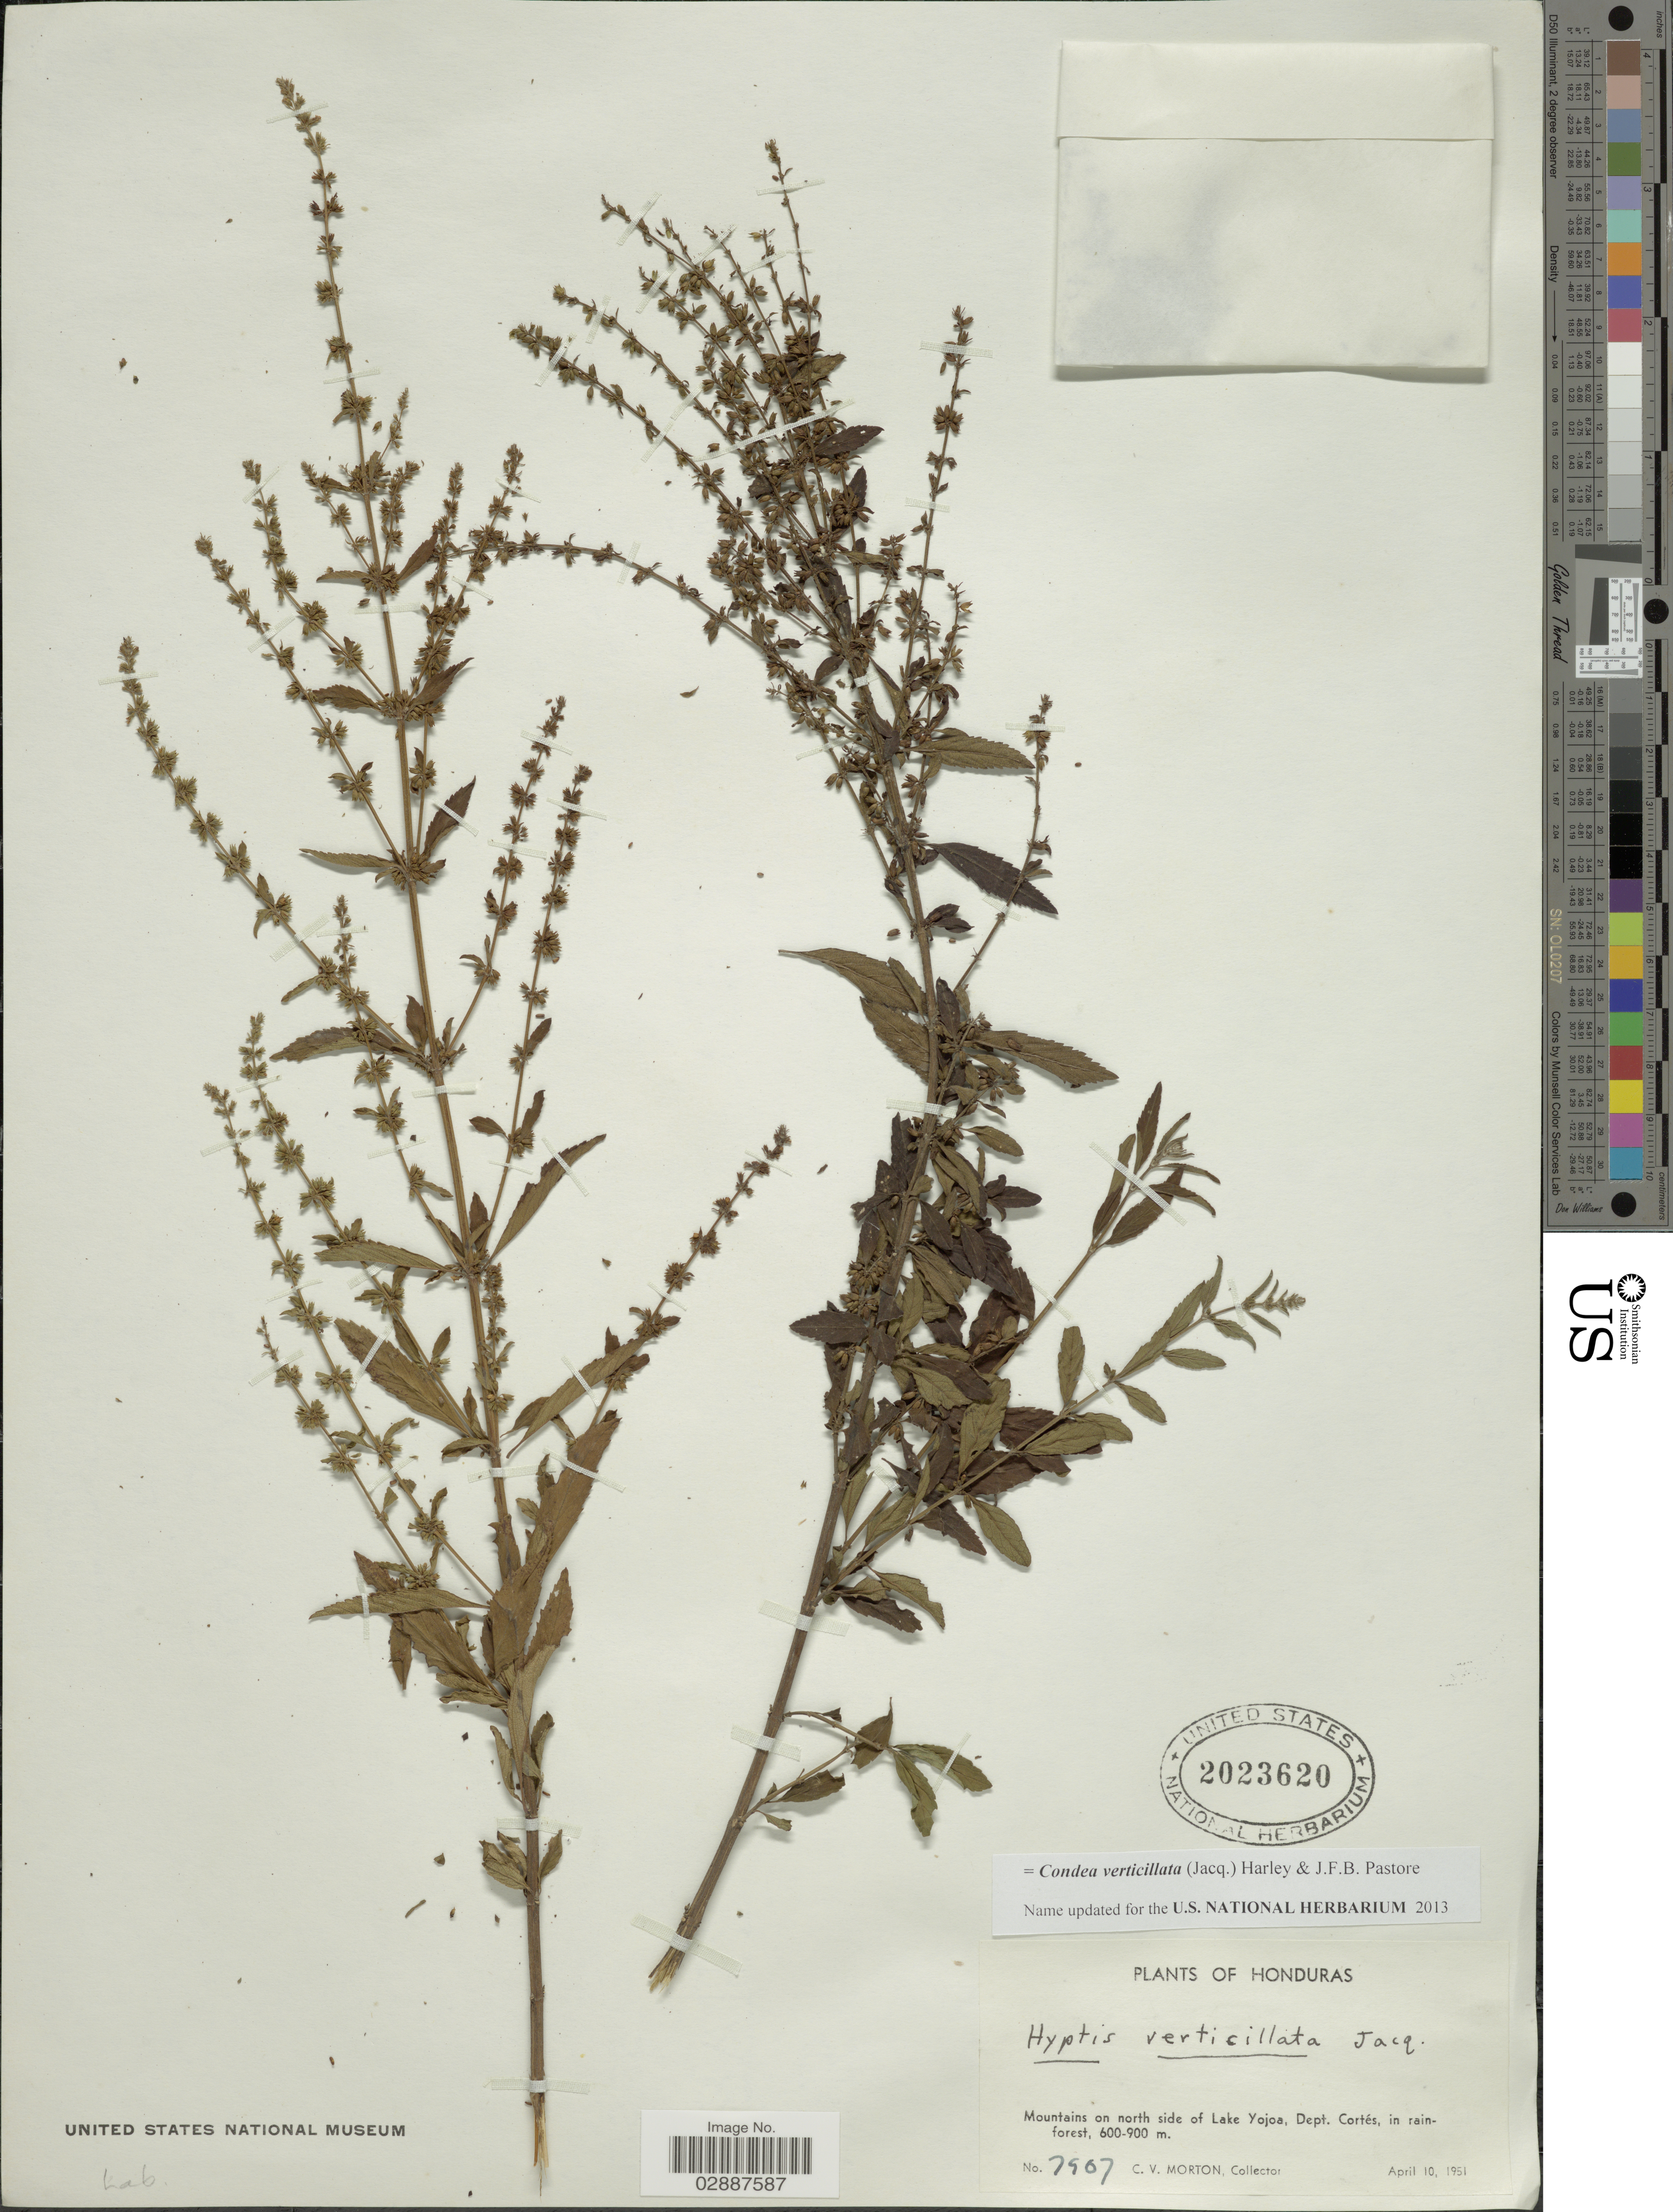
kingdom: Plantae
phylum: Tracheophyta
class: Magnoliopsida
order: Lamiales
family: Lamiaceae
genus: Condea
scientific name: Condea verticillata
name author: (Jacq.) Harley & J.F.B. Pastore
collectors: C. V. Morton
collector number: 7907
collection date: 1951-04-10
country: Honduras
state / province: Cortés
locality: Mountains on north side of Lake Yojoa, Dept. Cortés.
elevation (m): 600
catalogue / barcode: US 2023620